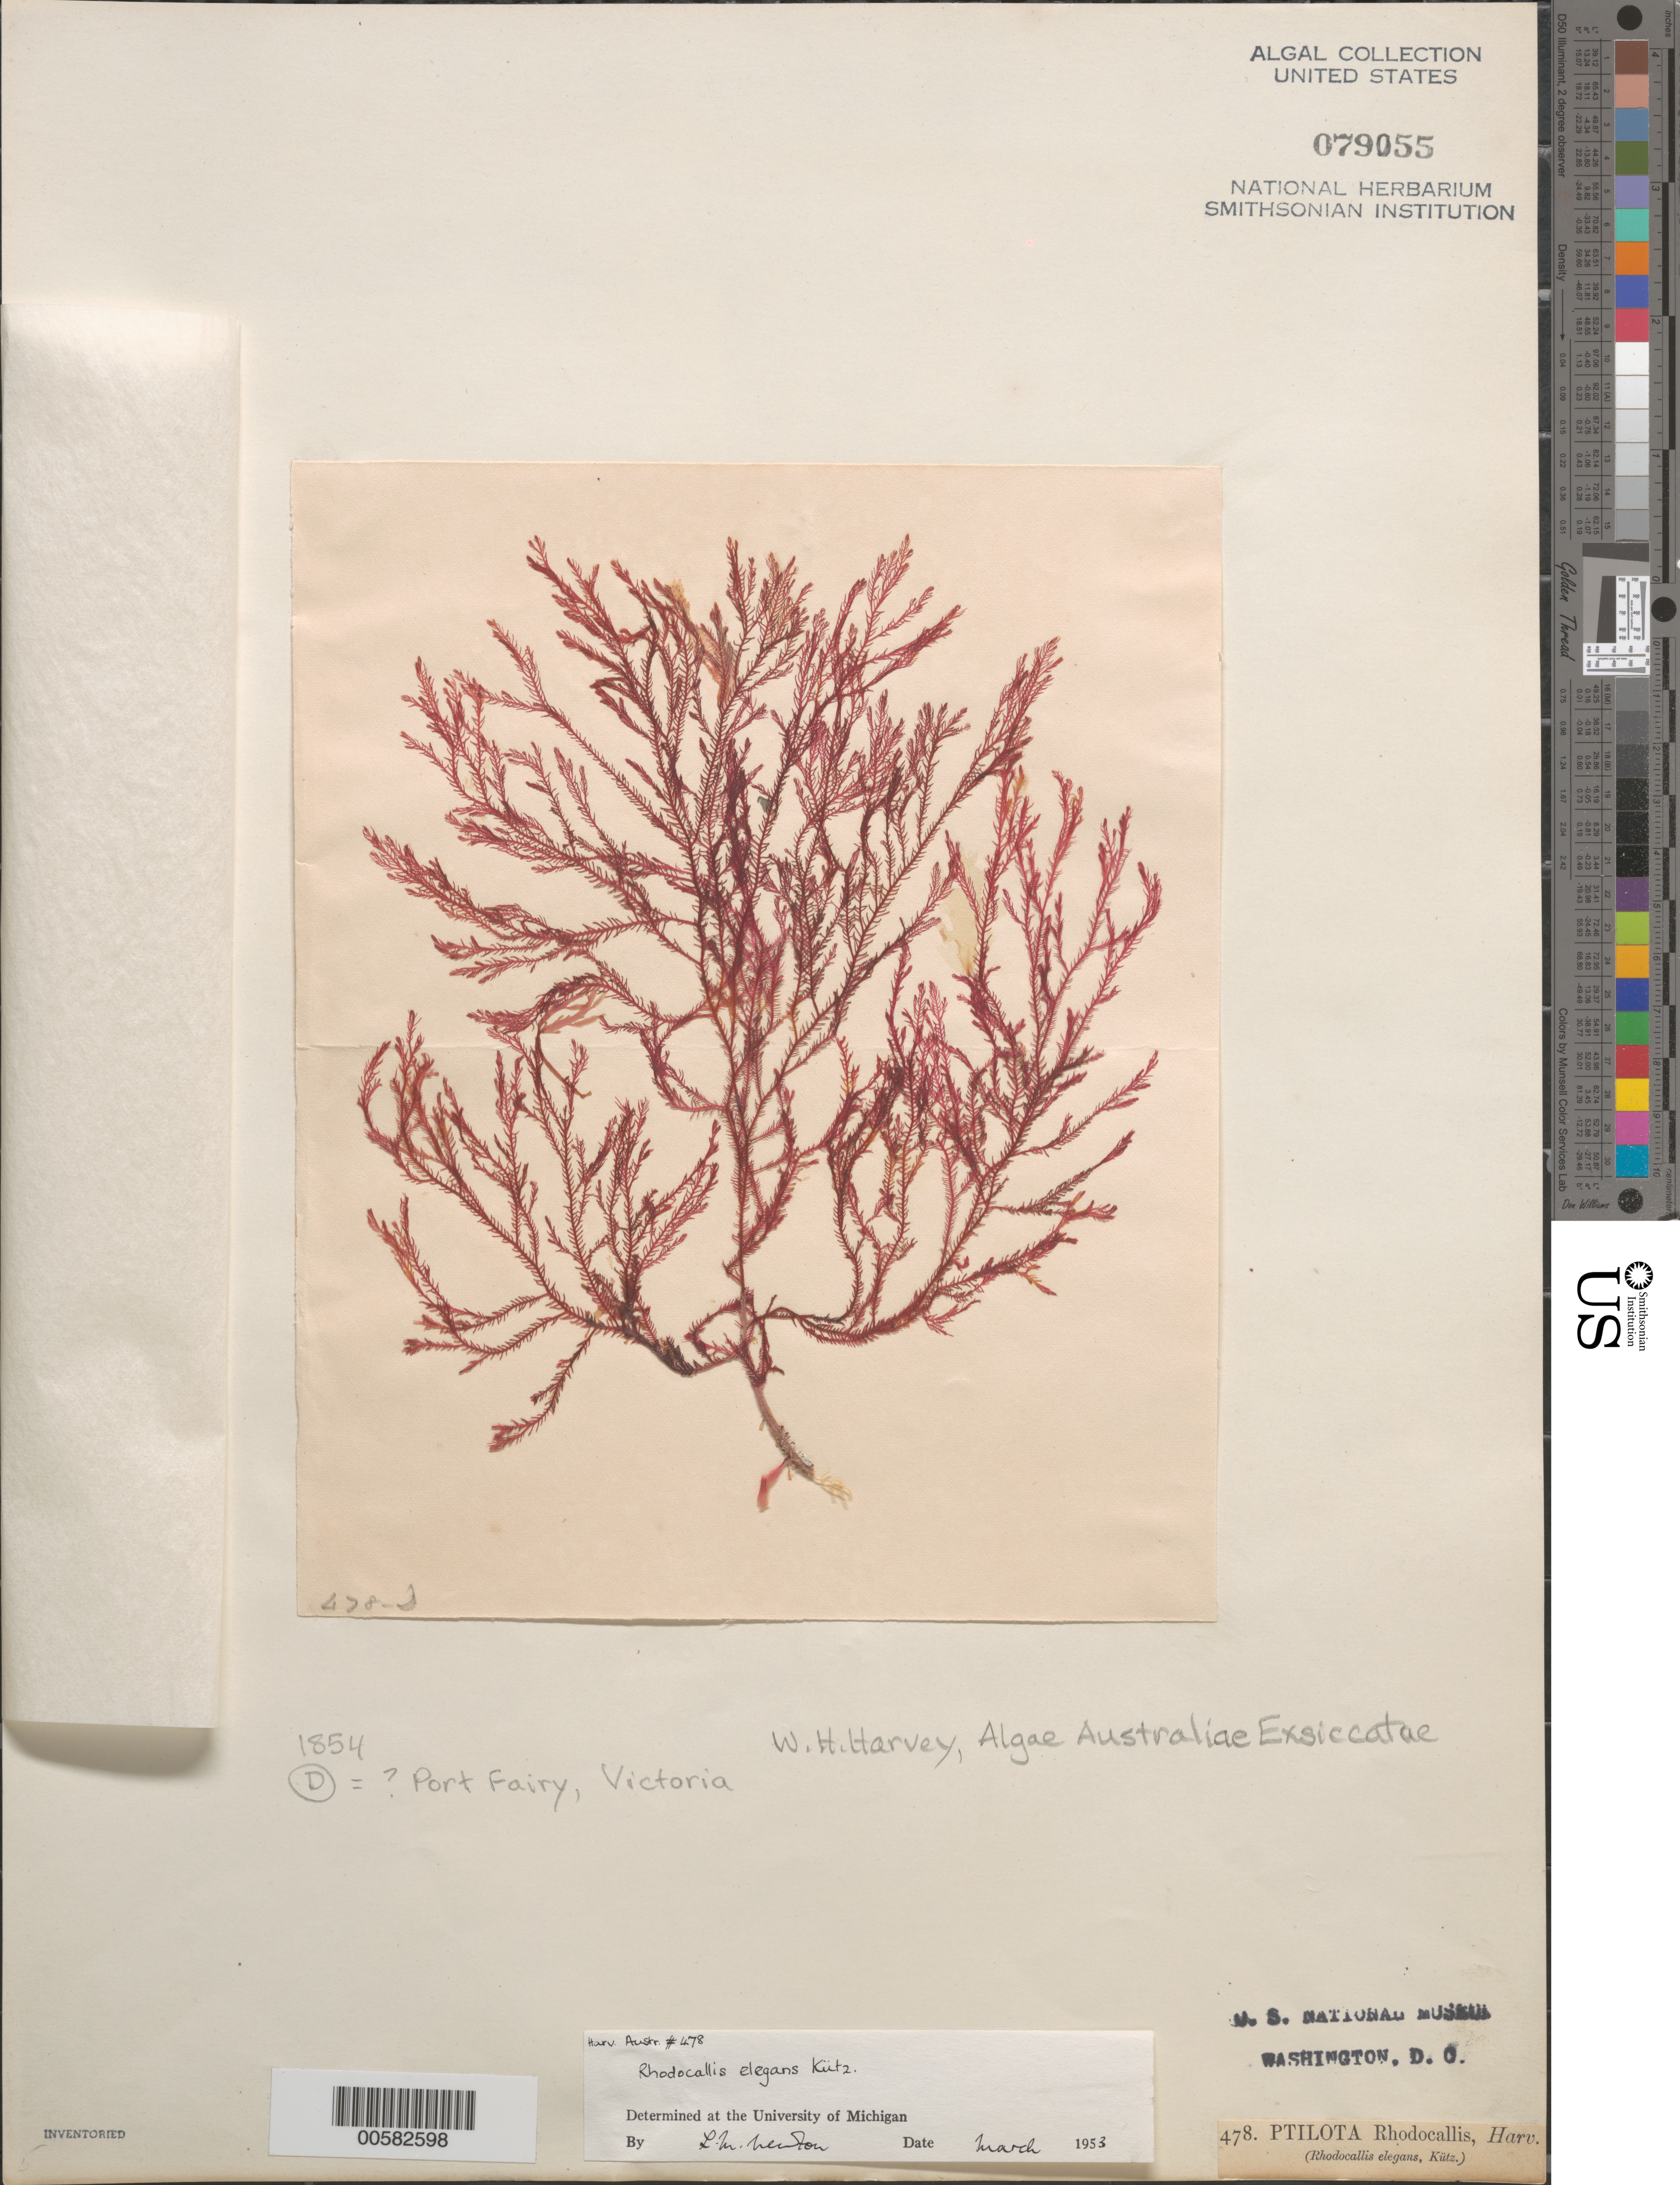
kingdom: Plantae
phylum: Rhodophyta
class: Florideophyceae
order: Ceramiales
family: Callithamniaceae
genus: Rhodocallis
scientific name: Rhodocallis elegans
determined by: Newton, Linda M.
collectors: W. Harvey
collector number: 478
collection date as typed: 1854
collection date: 1854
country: Australia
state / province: Victoria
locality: Port Fairy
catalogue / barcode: US 79055